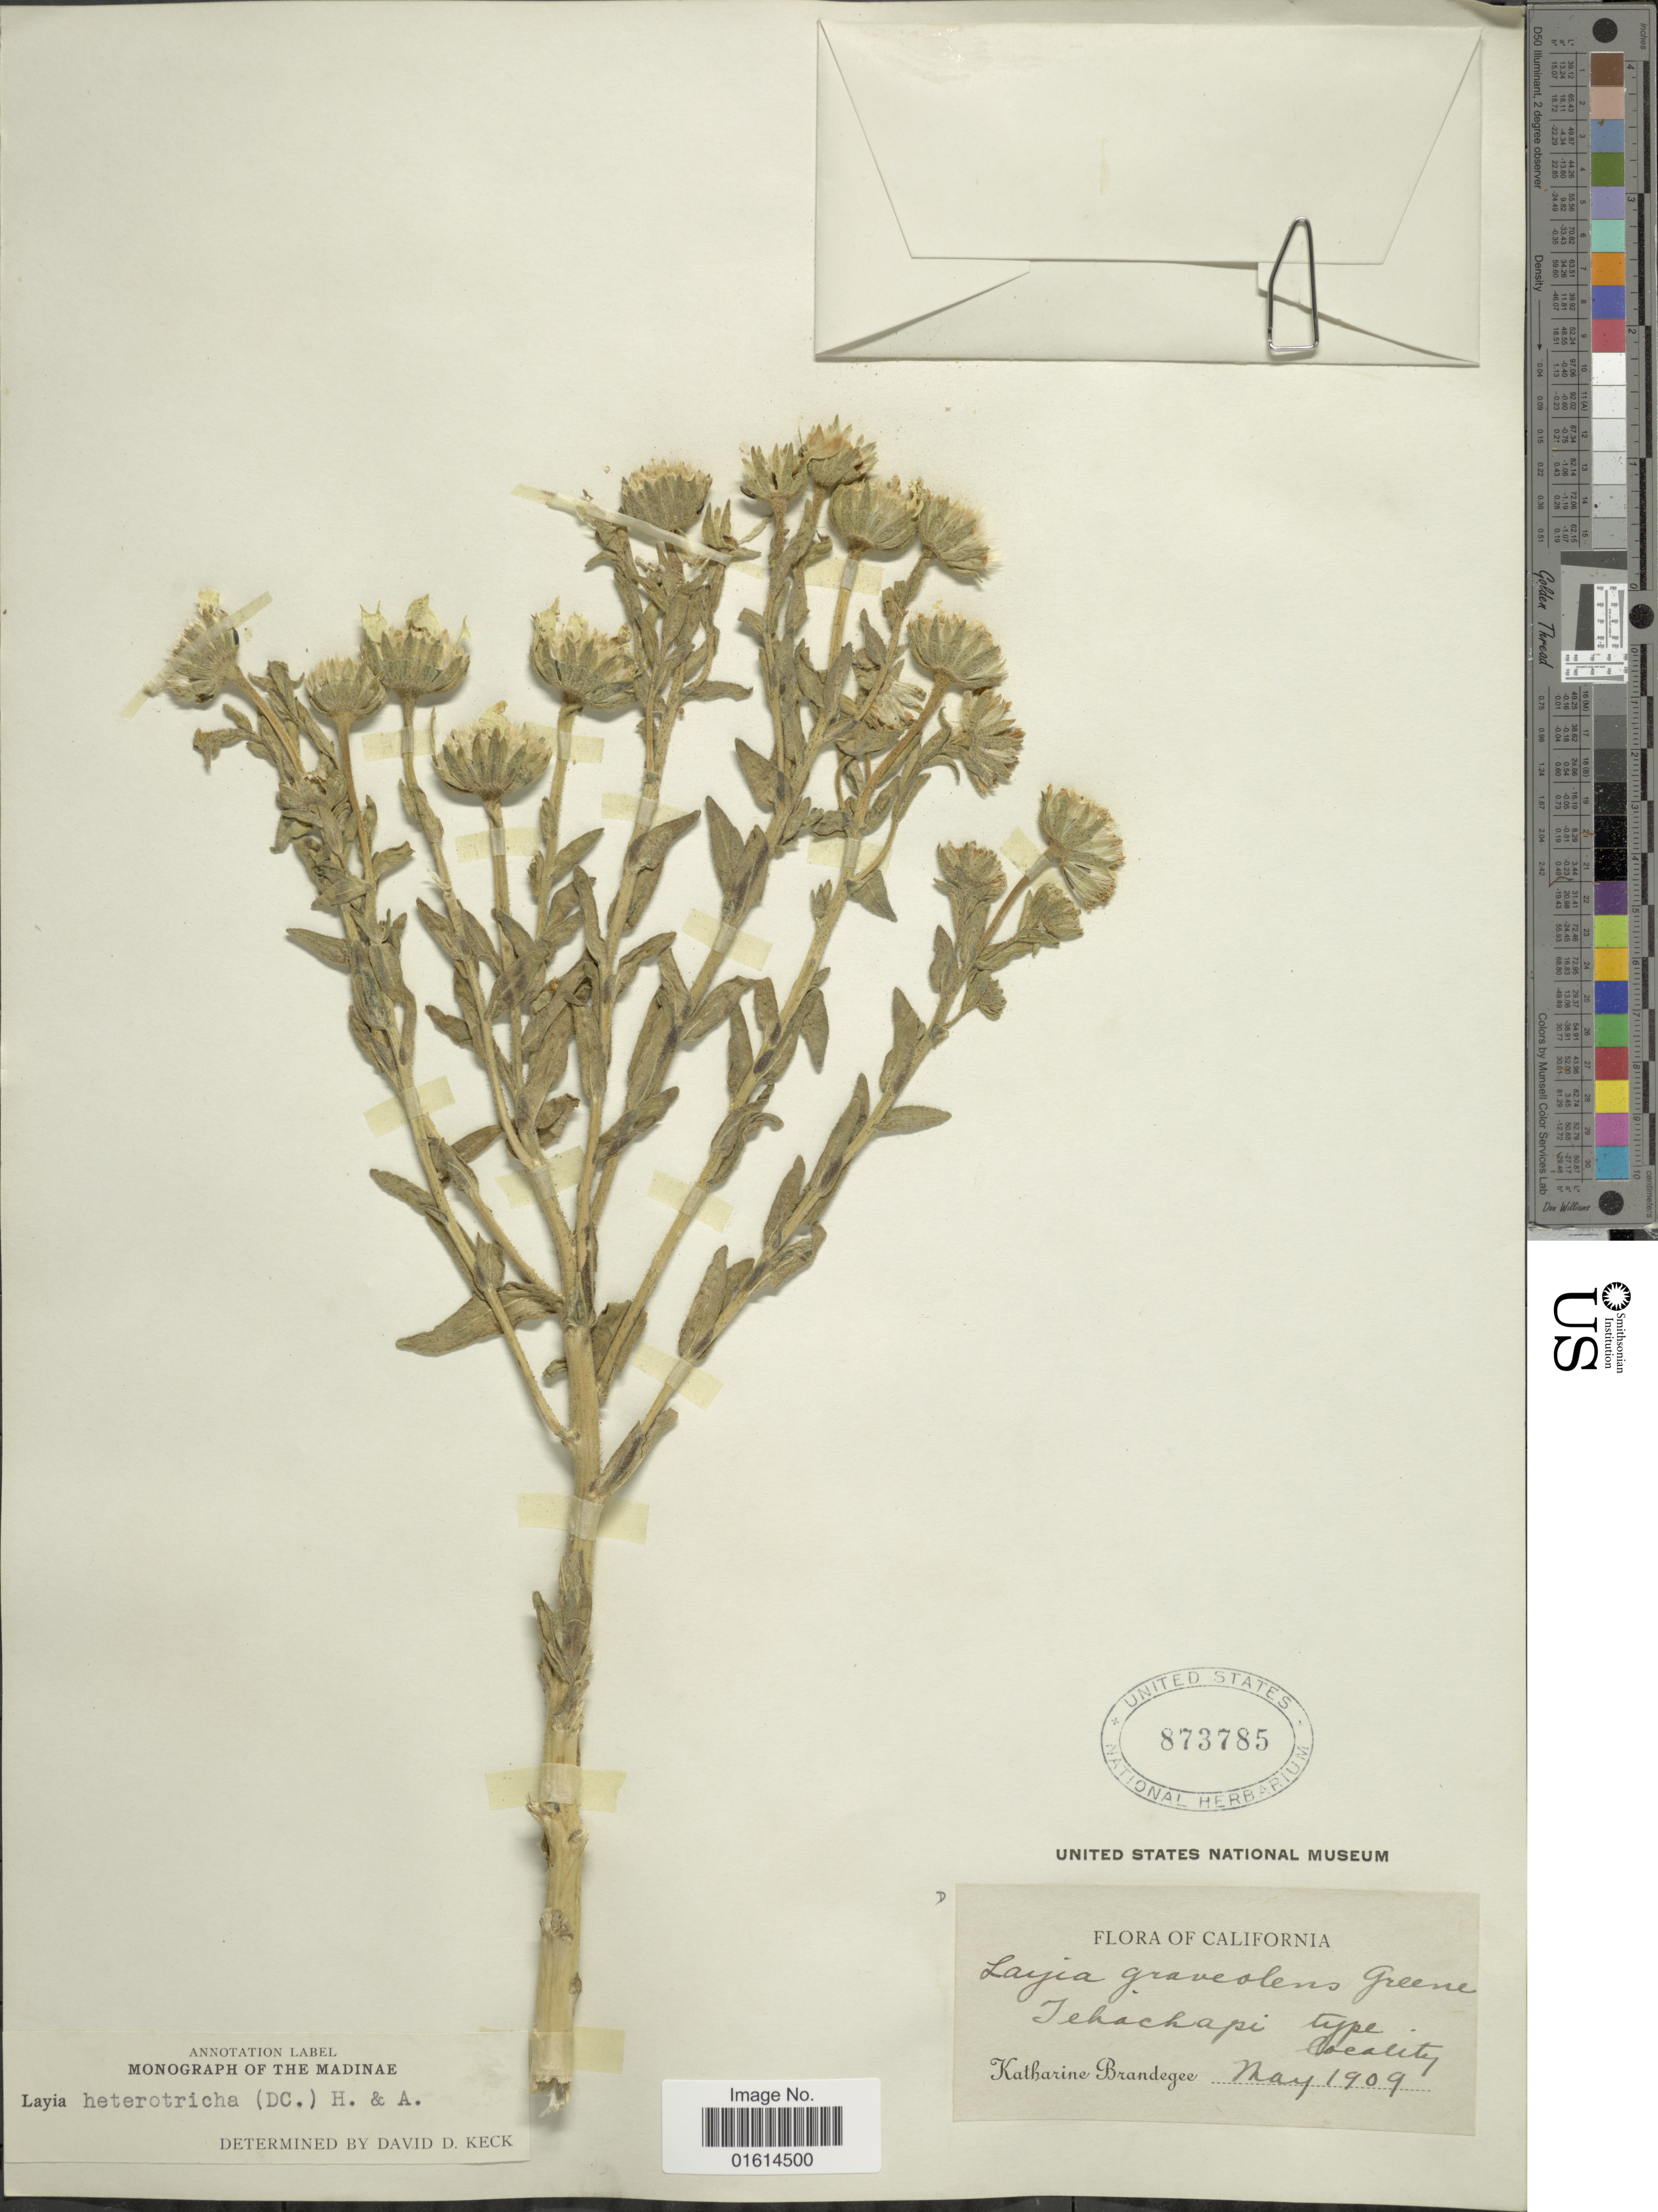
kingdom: Plantae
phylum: Tracheophyta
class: Magnoliopsida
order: Asterales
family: Asteraceae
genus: Layia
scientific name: Layia heterotricha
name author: (DC.) Hook. & Arn.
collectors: M. K. Brandegee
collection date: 1909-05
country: United States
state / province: California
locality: Tehachapi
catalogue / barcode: US 873785